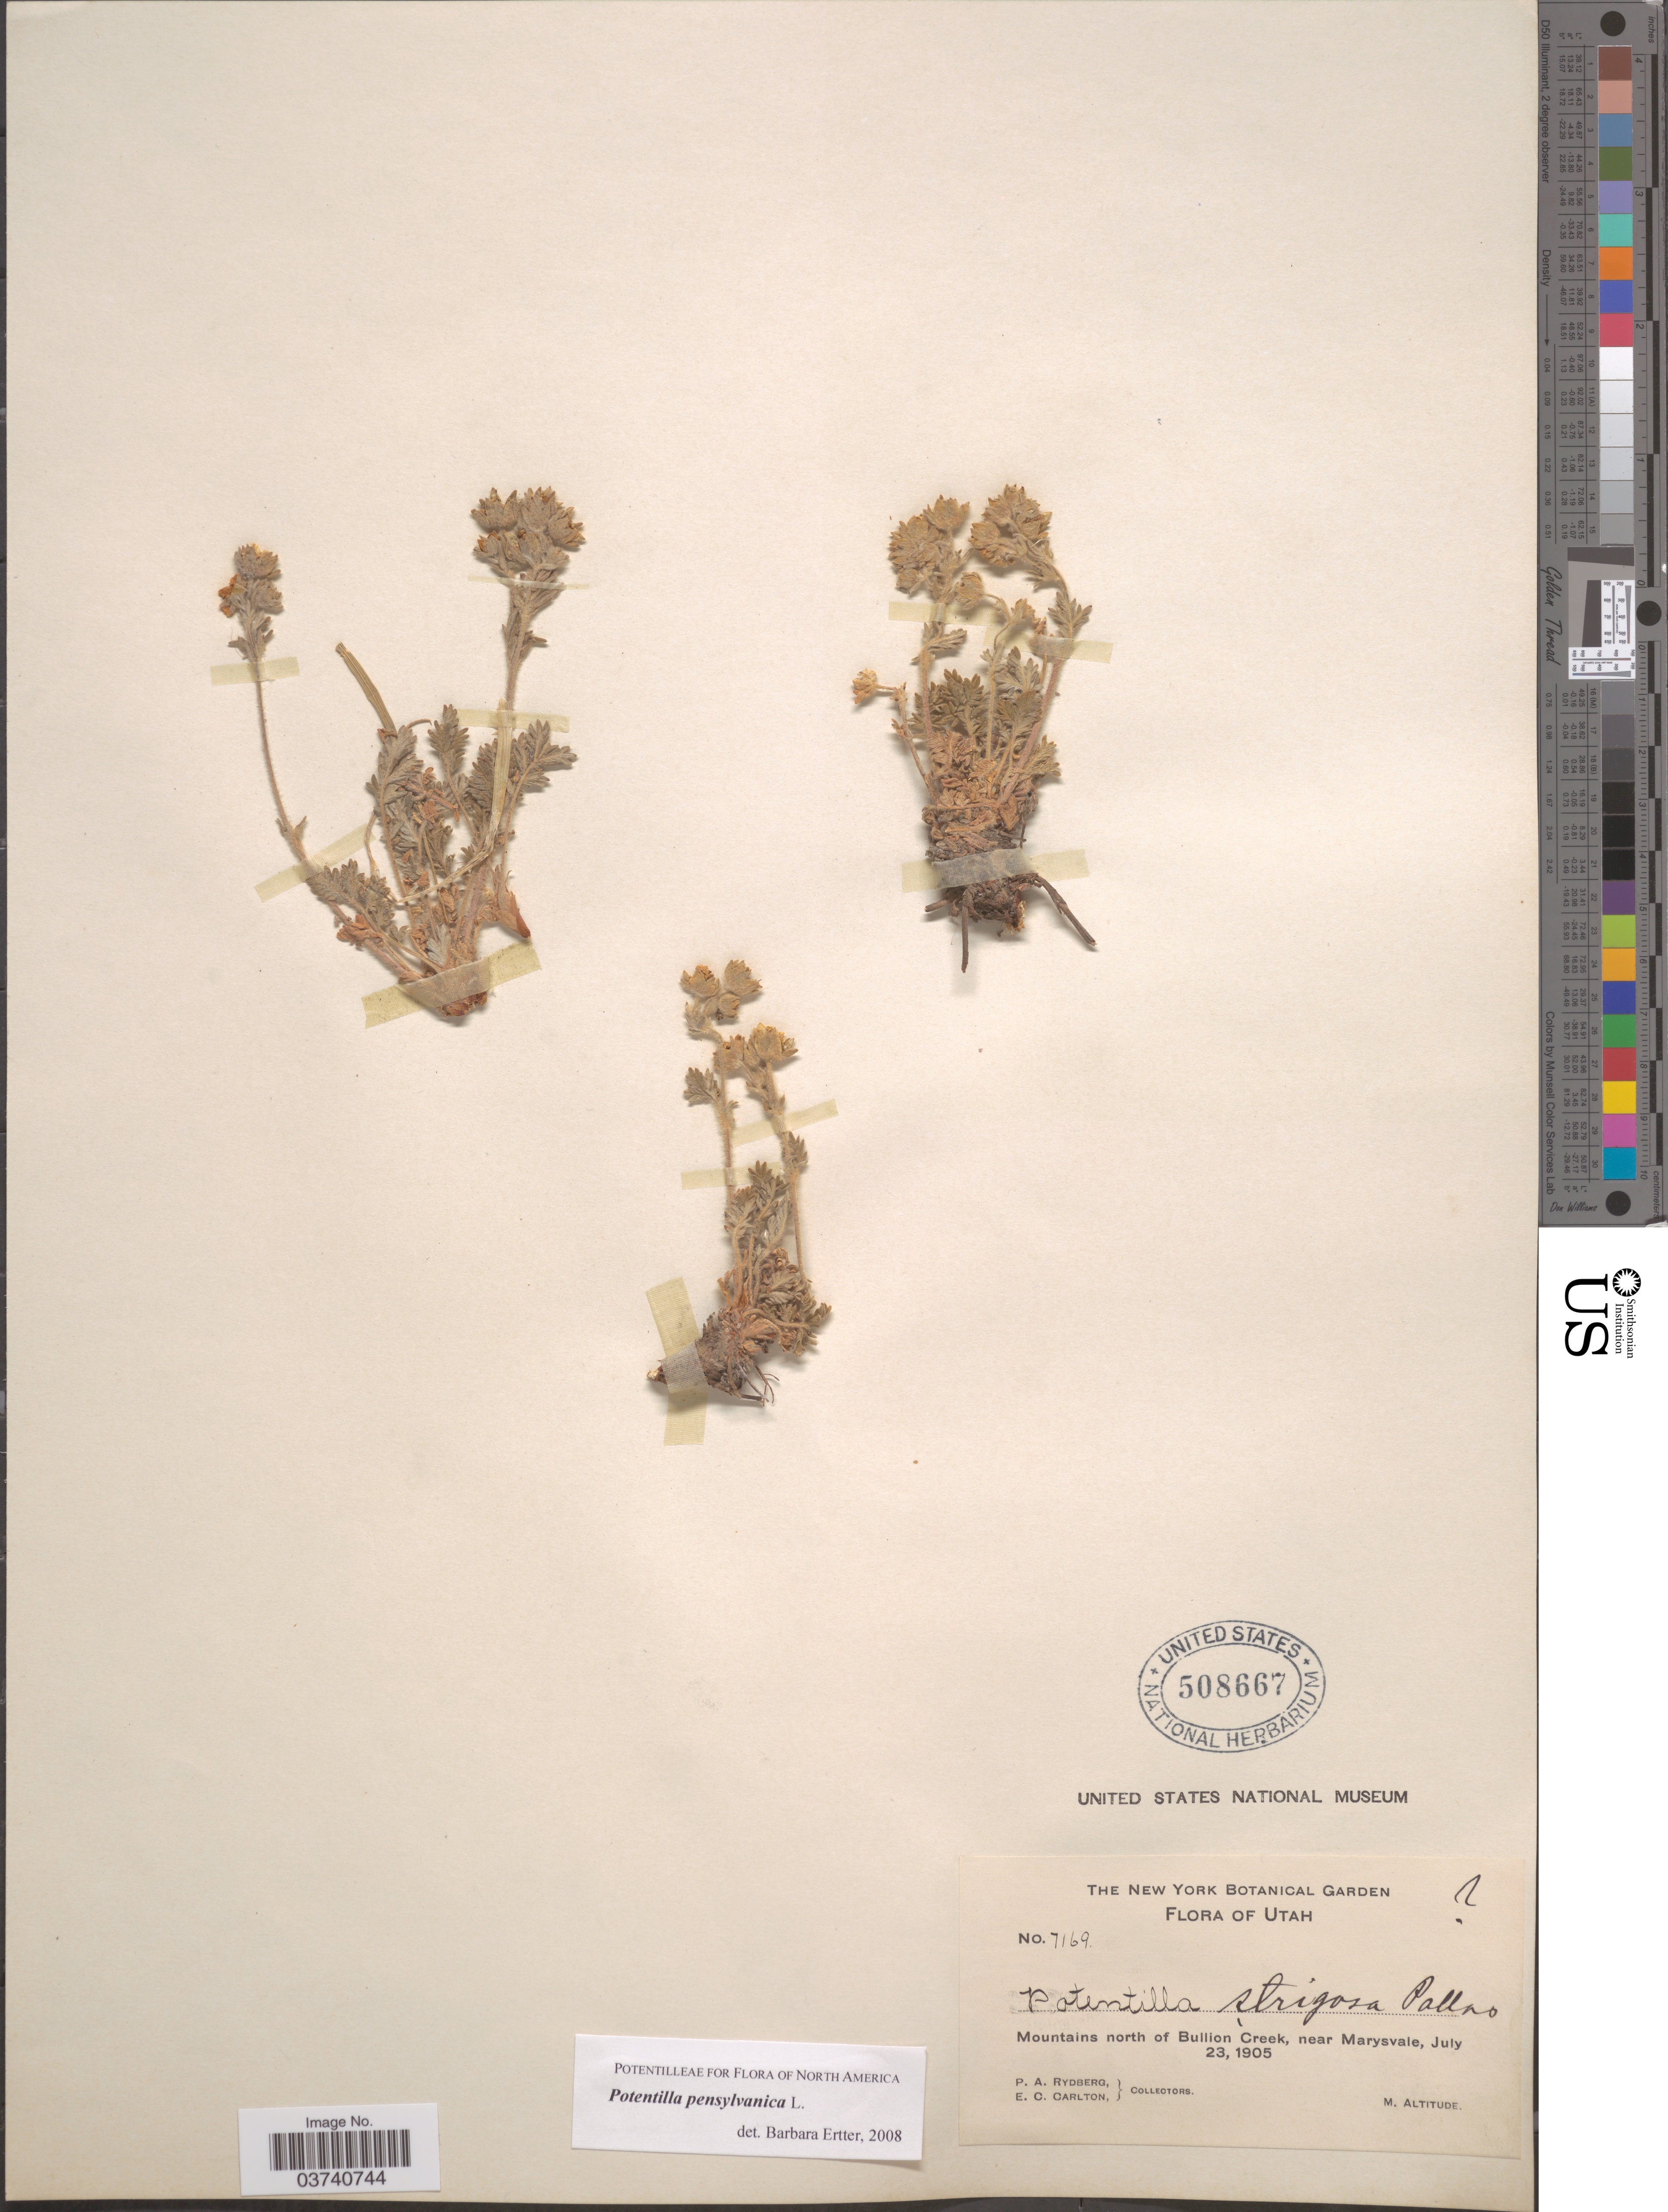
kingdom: Plantae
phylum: Tracheophyta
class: Magnoliopsida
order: Rosales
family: Rosaceae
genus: Potentilla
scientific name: Potentilla pensylvanica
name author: L.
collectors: P. A. Rydberg & E. Carlton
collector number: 7169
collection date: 1905-07-23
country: United States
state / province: Utah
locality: Mountains north of Bullion Creek, near Marysvale.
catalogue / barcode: US 508667